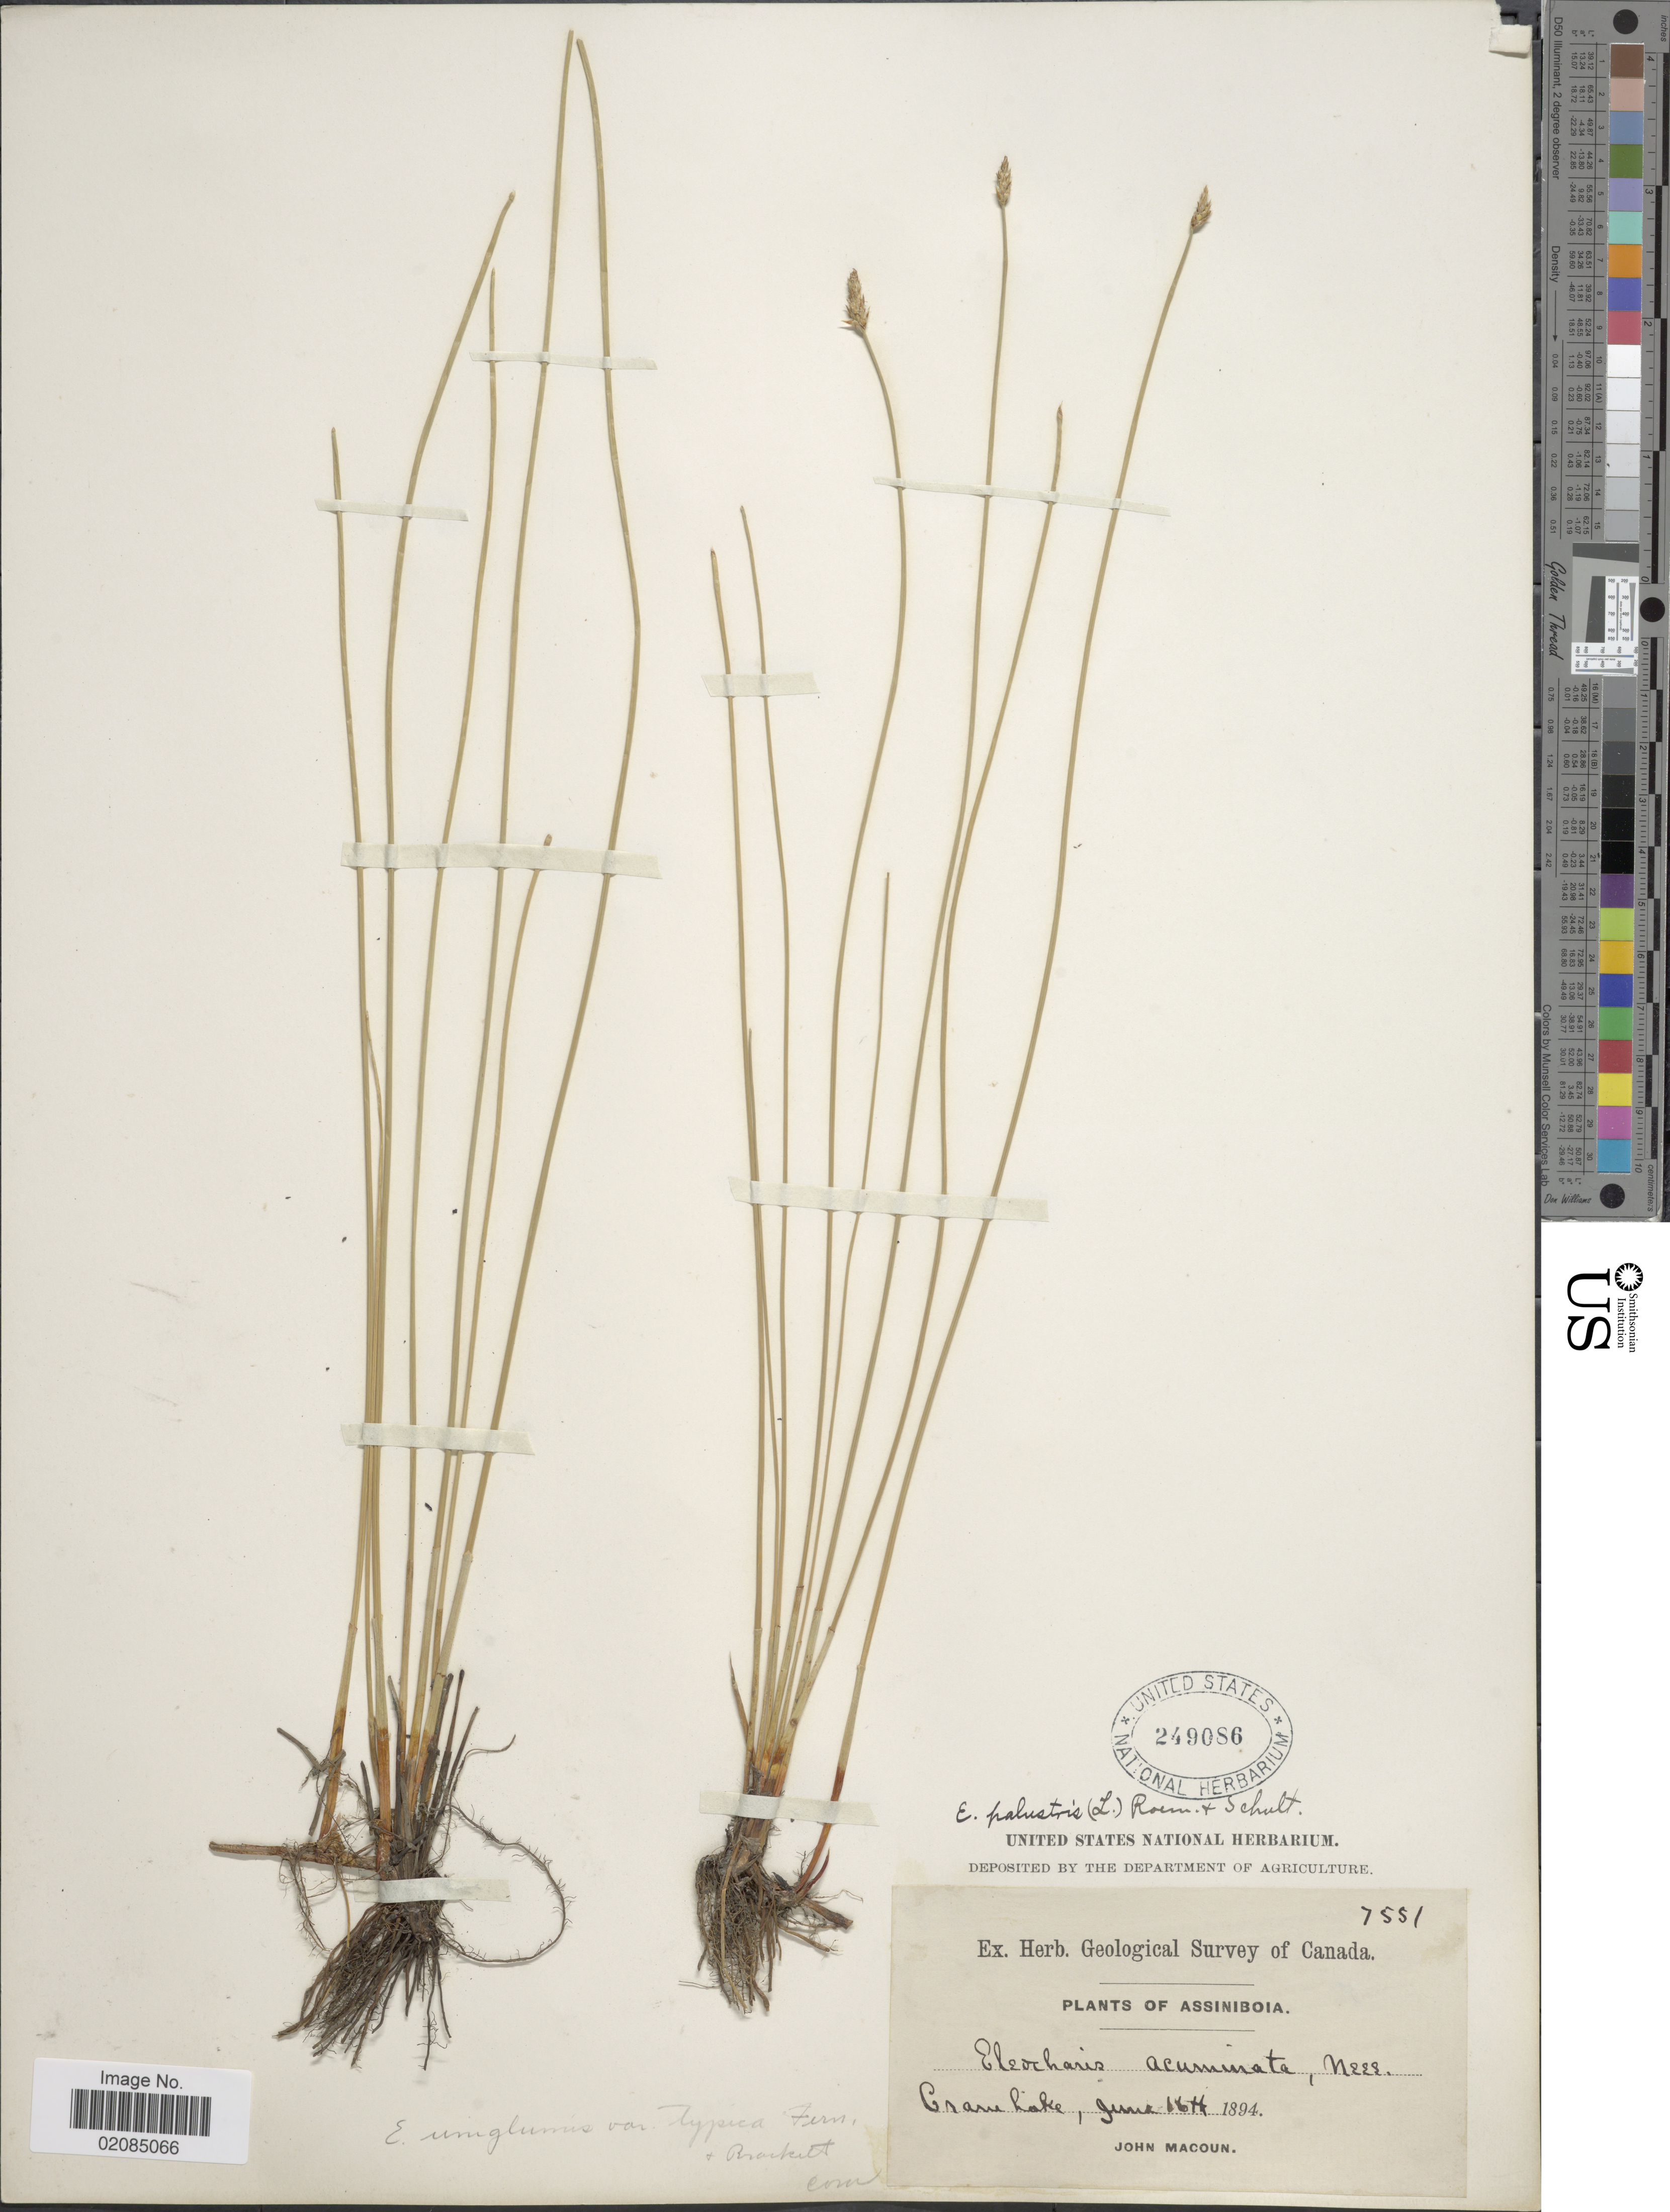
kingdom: Plantae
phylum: Tracheophyta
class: Liliopsida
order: Poales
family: Cyperaceae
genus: Eleocharis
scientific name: Eleocharis uniglumis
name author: (Link) Schult.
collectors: J. Macoun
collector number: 7551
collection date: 1894-06-16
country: Canada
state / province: Saskatchewan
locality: Assiniboia, Crane Lake.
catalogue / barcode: US 249086